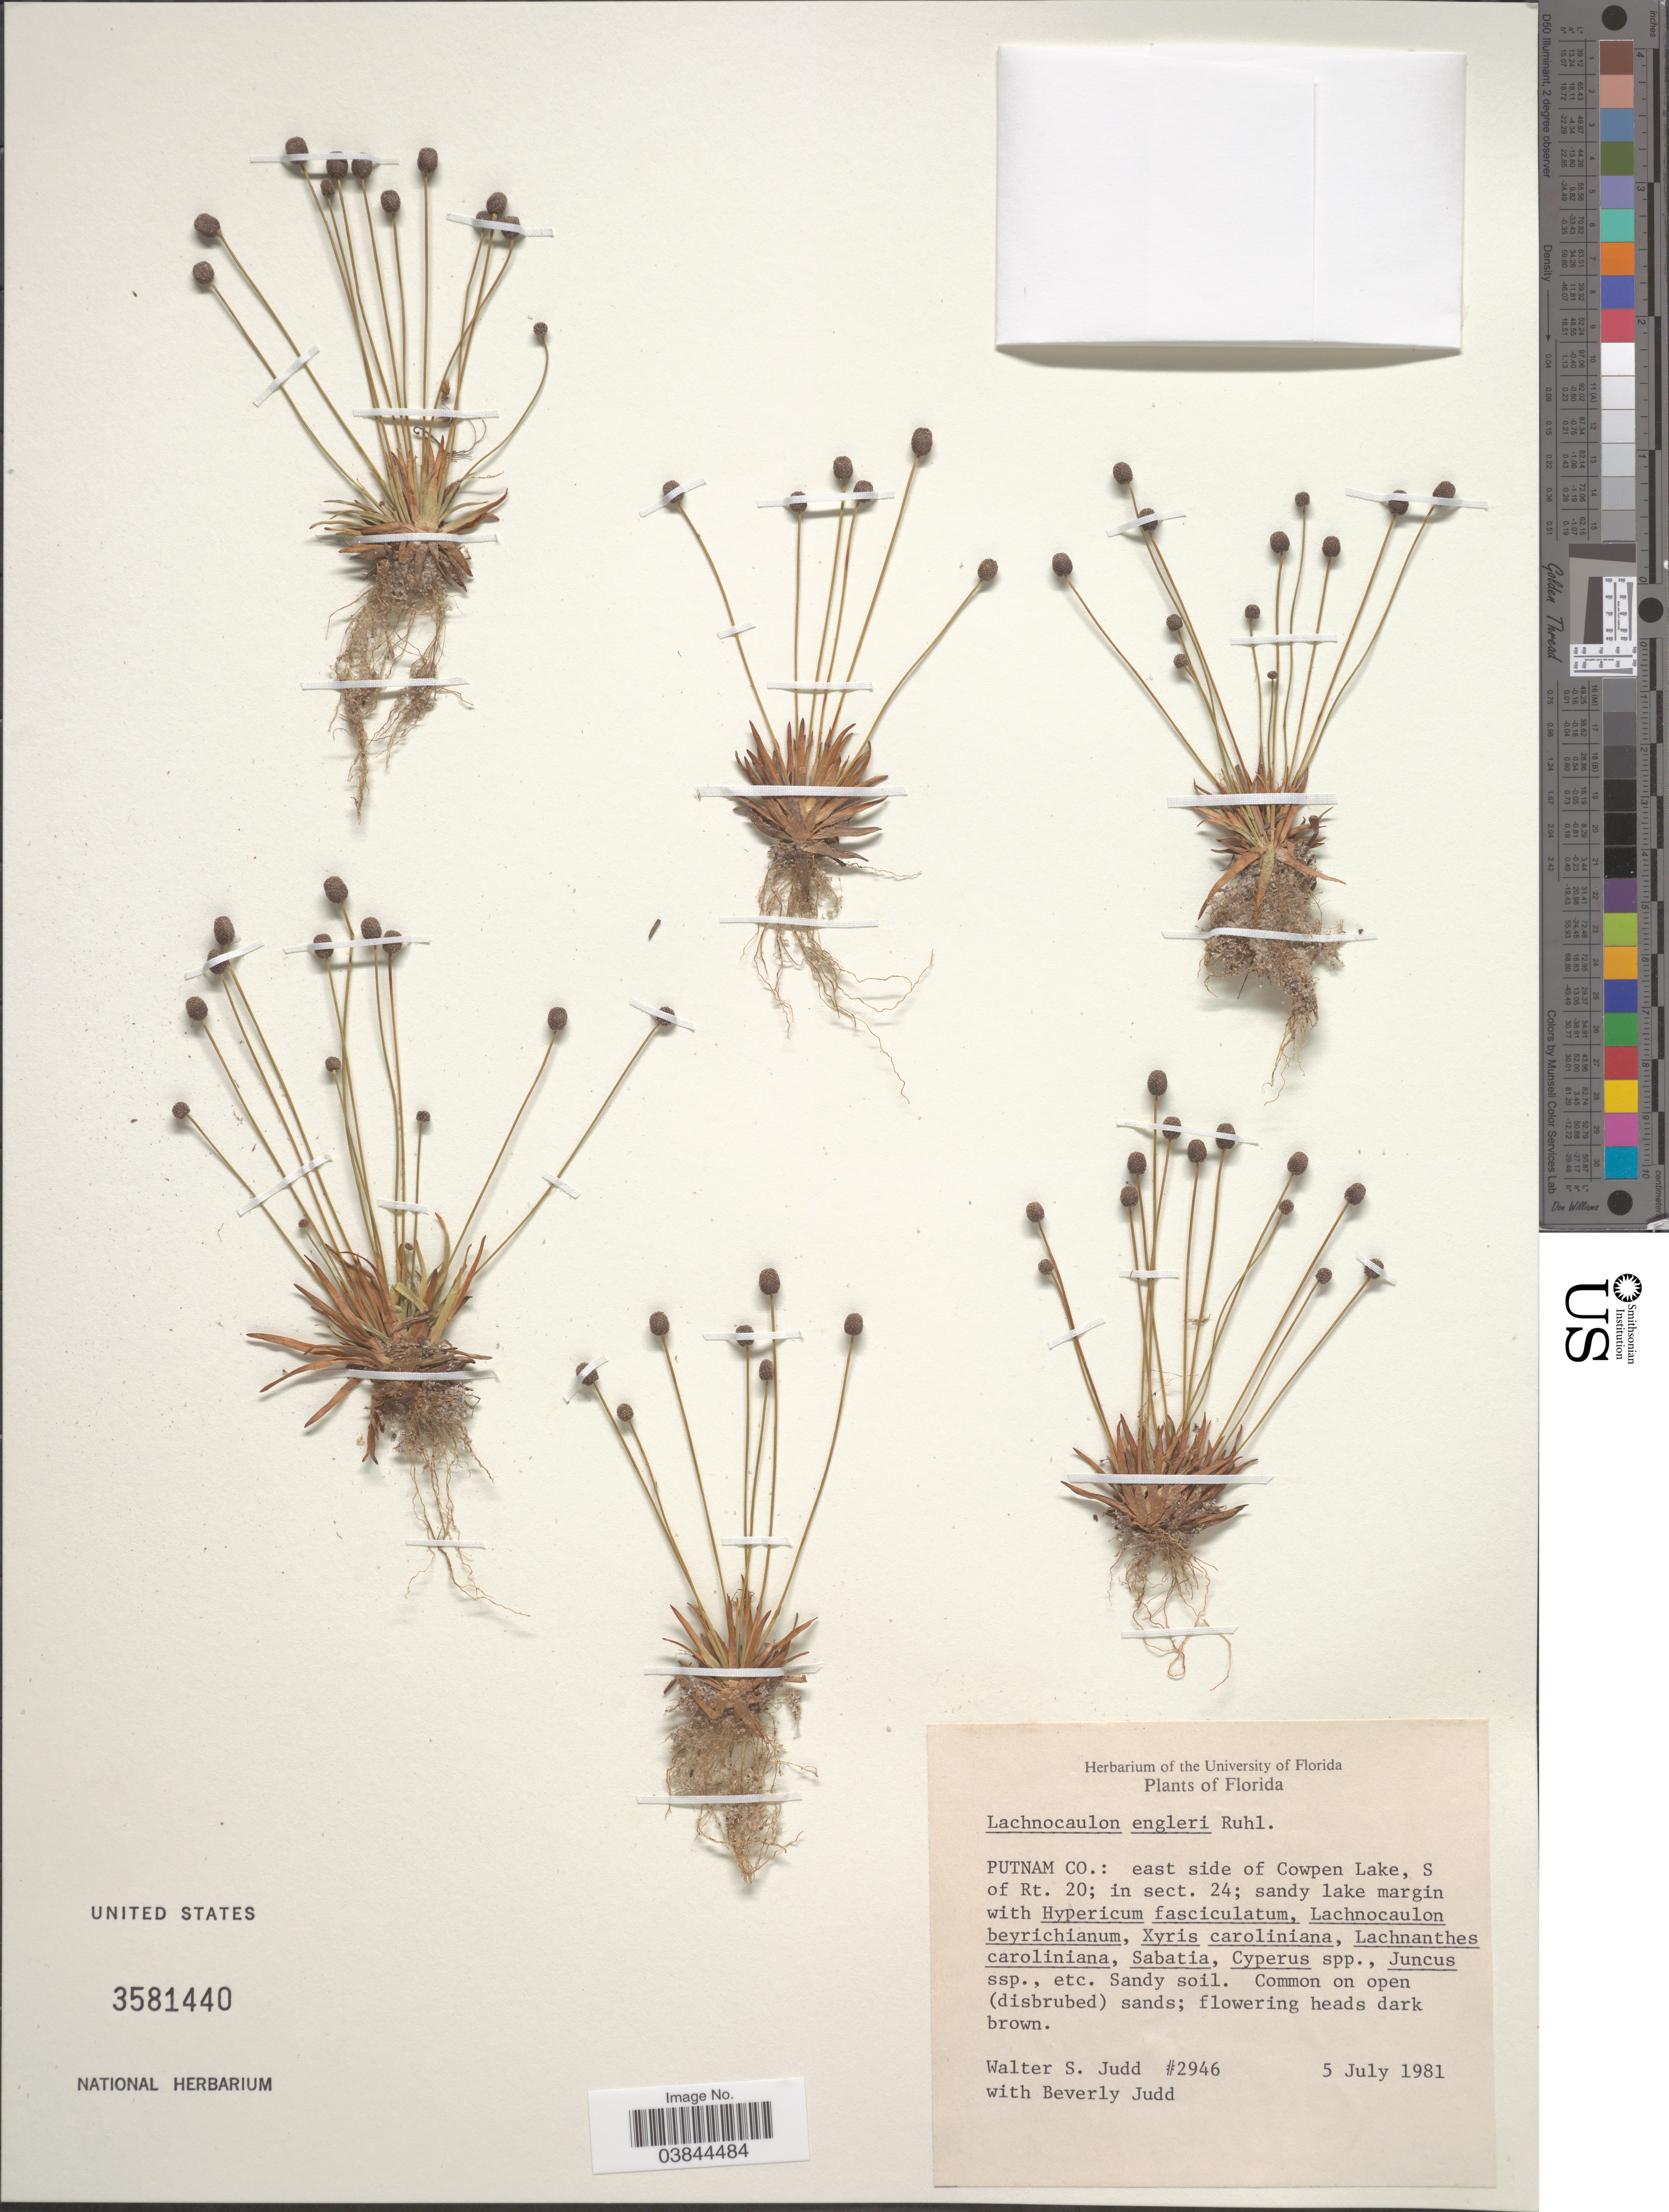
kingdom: Plantae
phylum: Tracheophyta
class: Liliopsida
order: Poales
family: Eriocaulaceae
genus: Lachnocaulon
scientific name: Lachnocaulon engleri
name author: Ruhland in Engl.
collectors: W. S. Judd & B. Judd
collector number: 2946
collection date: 1981-07-05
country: United States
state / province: Florida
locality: Putnam Co.: east side of Cowpen Lake, S of Rt. 20; in sect. 24.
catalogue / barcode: US 3581440